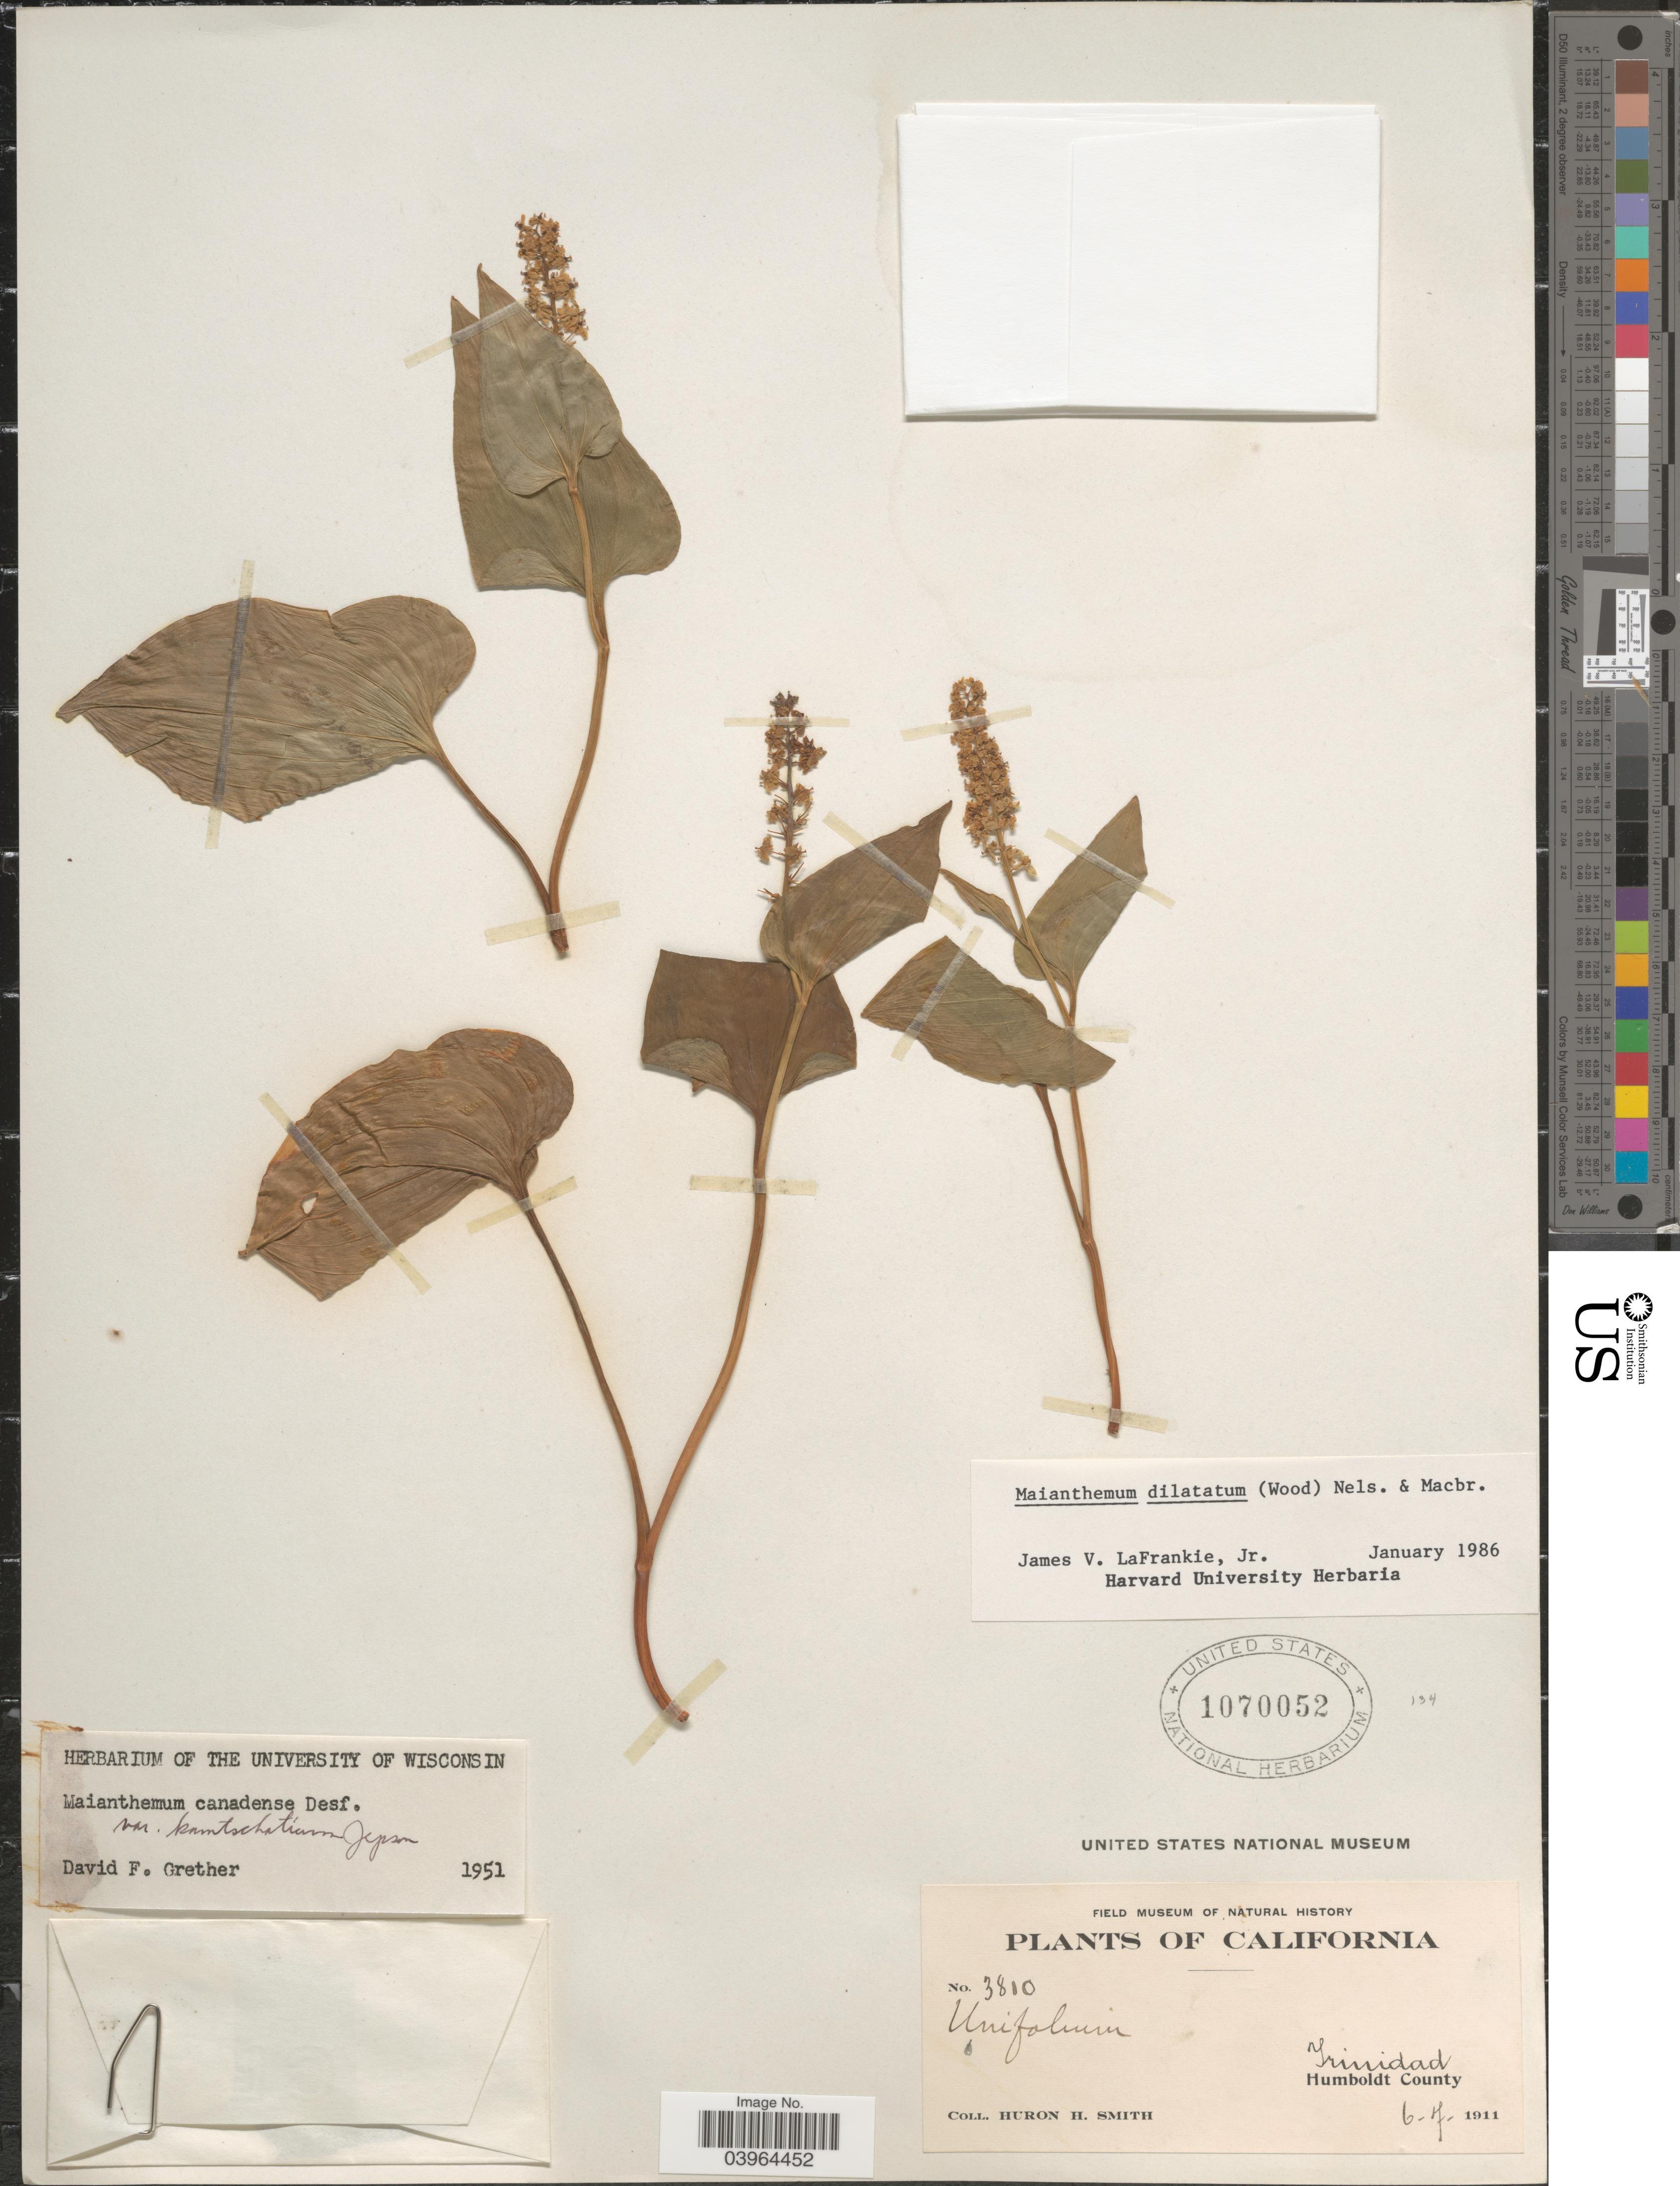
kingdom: Plantae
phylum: Tracheophyta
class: Liliopsida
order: Asparagales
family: Asparagaceae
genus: Maianthemum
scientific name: Maianthemum dilatatum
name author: (Alph. Wood) A. Nelson & J.F. Macbr.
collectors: Huron H. Smith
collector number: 3810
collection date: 1911-06-07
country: United States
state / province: California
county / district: Humboldt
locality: Trinidad. Humboldt County.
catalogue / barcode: US 1070052